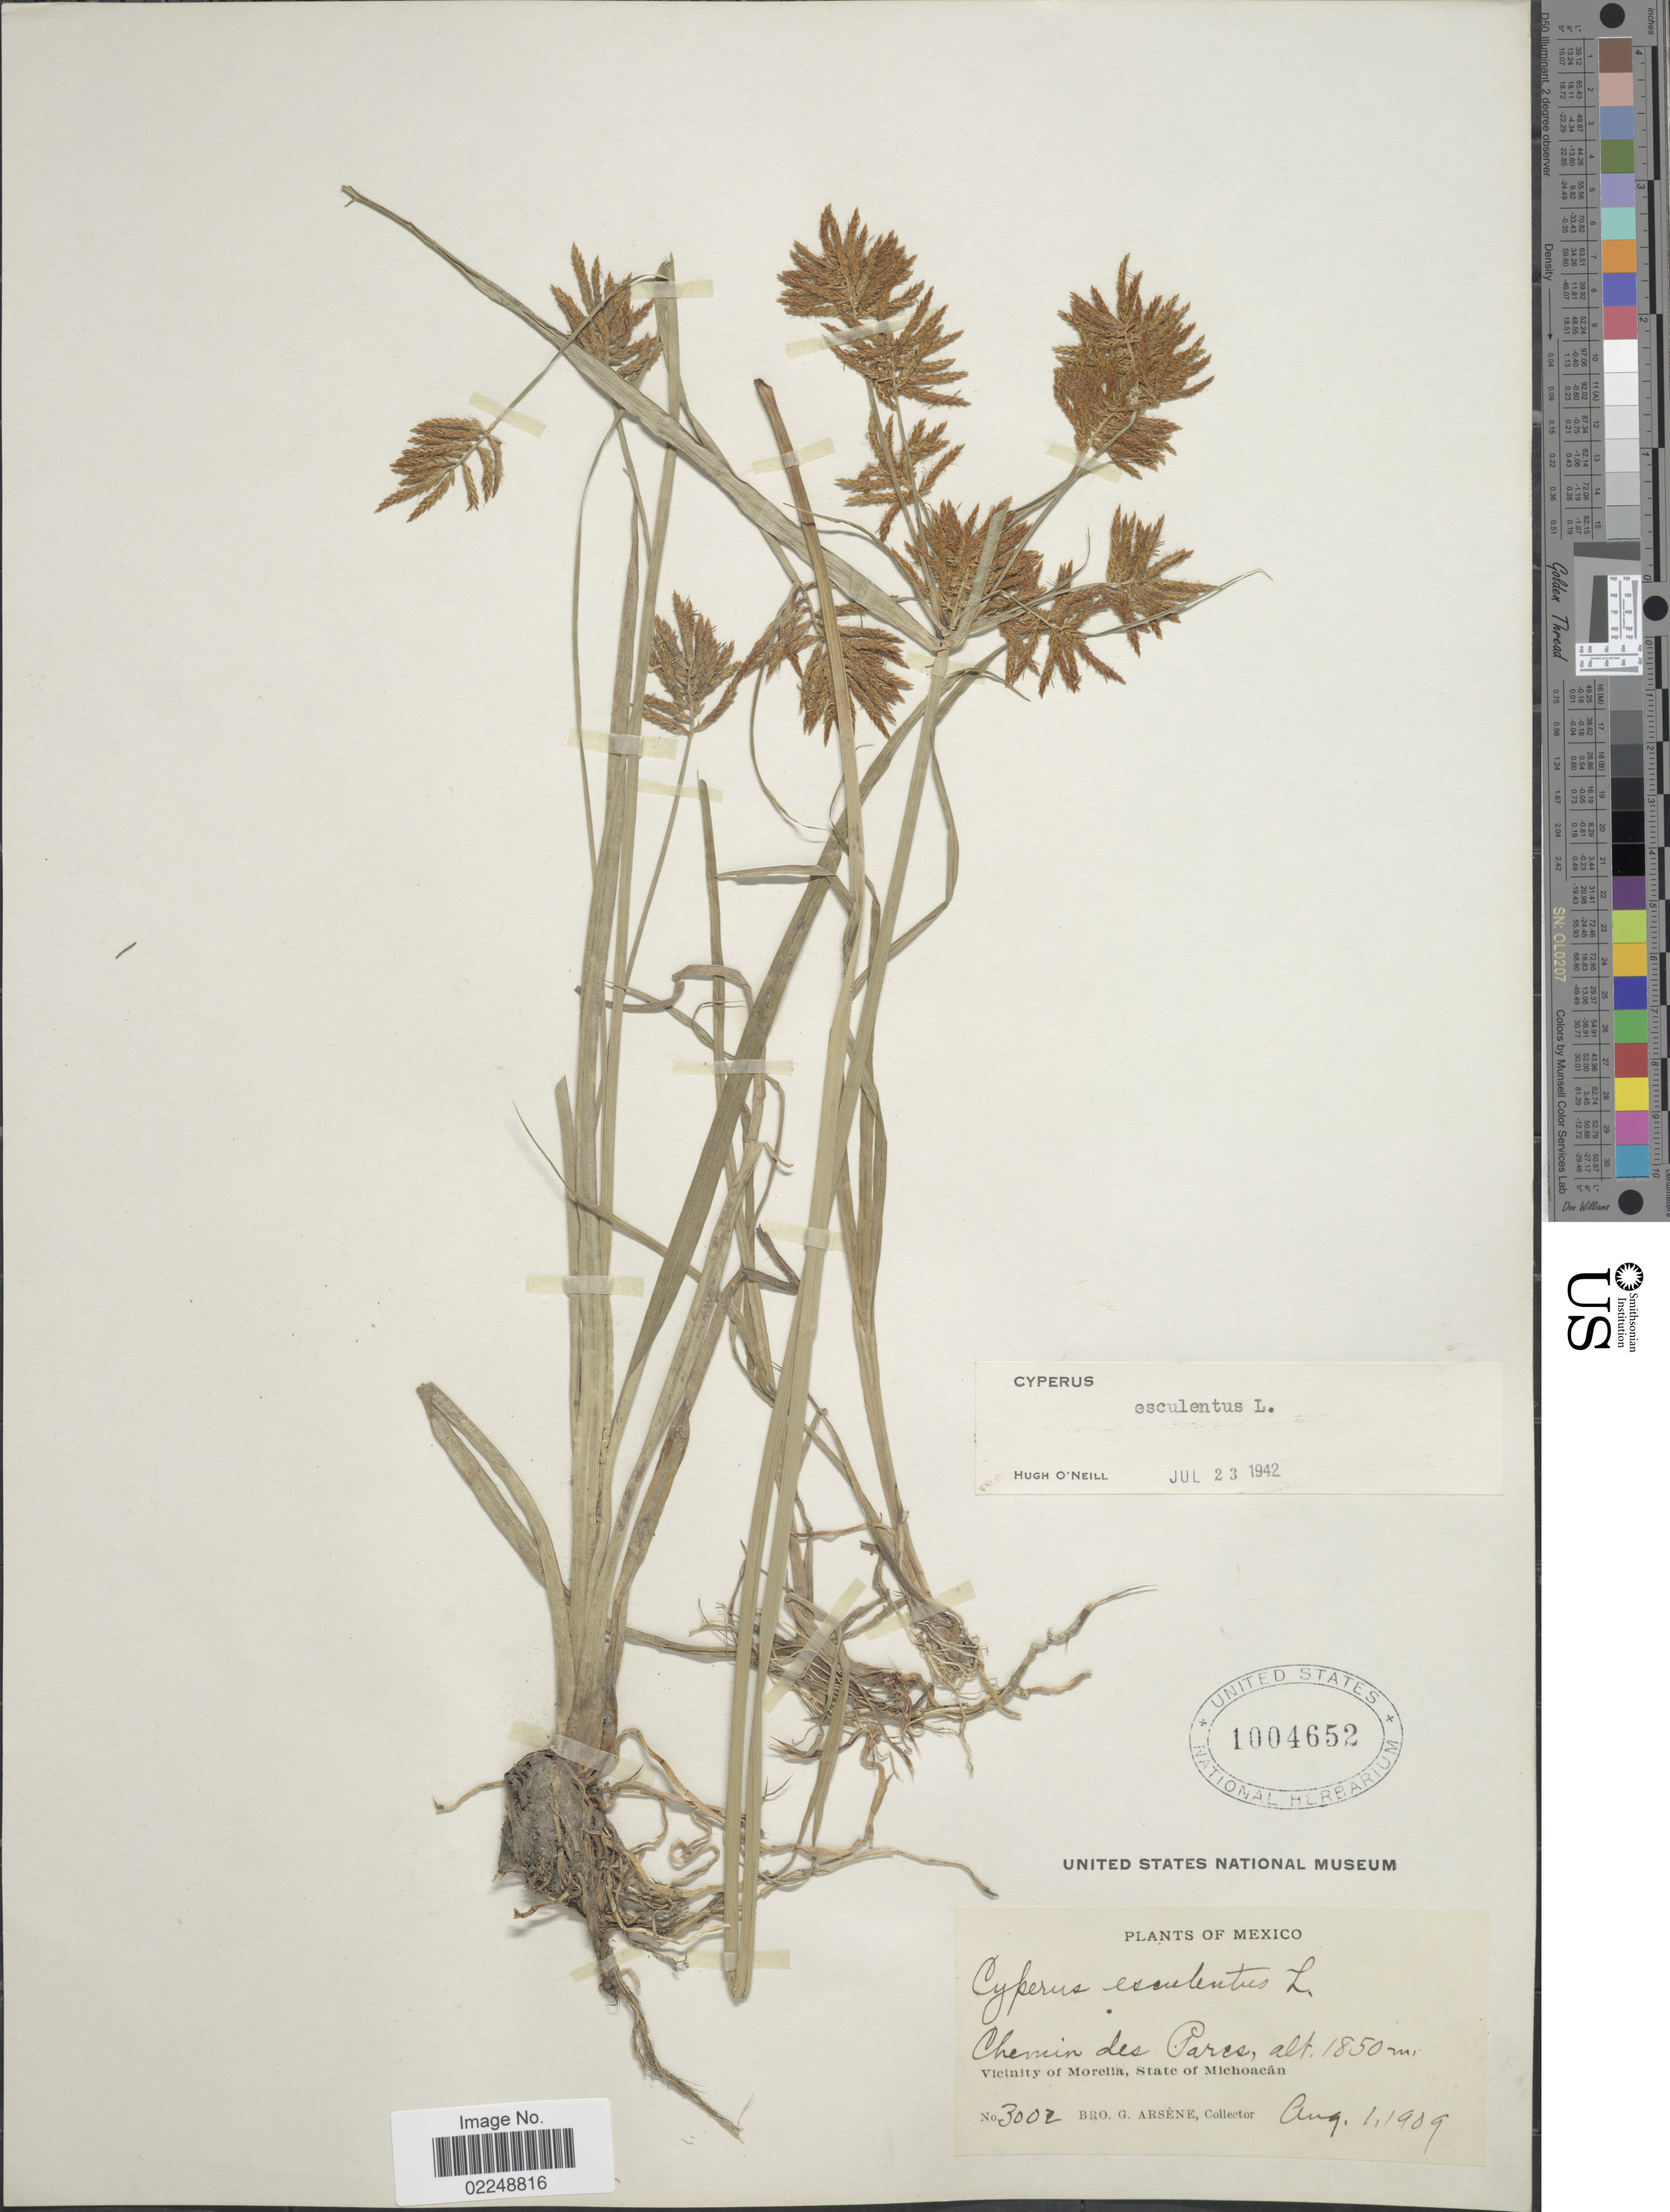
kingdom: Plantae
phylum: Tracheophyta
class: Liliopsida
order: Poales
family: Cyperaceae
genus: Cyperus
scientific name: Cyperus esculentus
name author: L.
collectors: Bro. G. Arsène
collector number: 3002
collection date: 1909-08-01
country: Mexico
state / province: Michoacán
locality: Chemin des Parcs, Vicinity of Morelia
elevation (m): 1850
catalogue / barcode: US 1004652